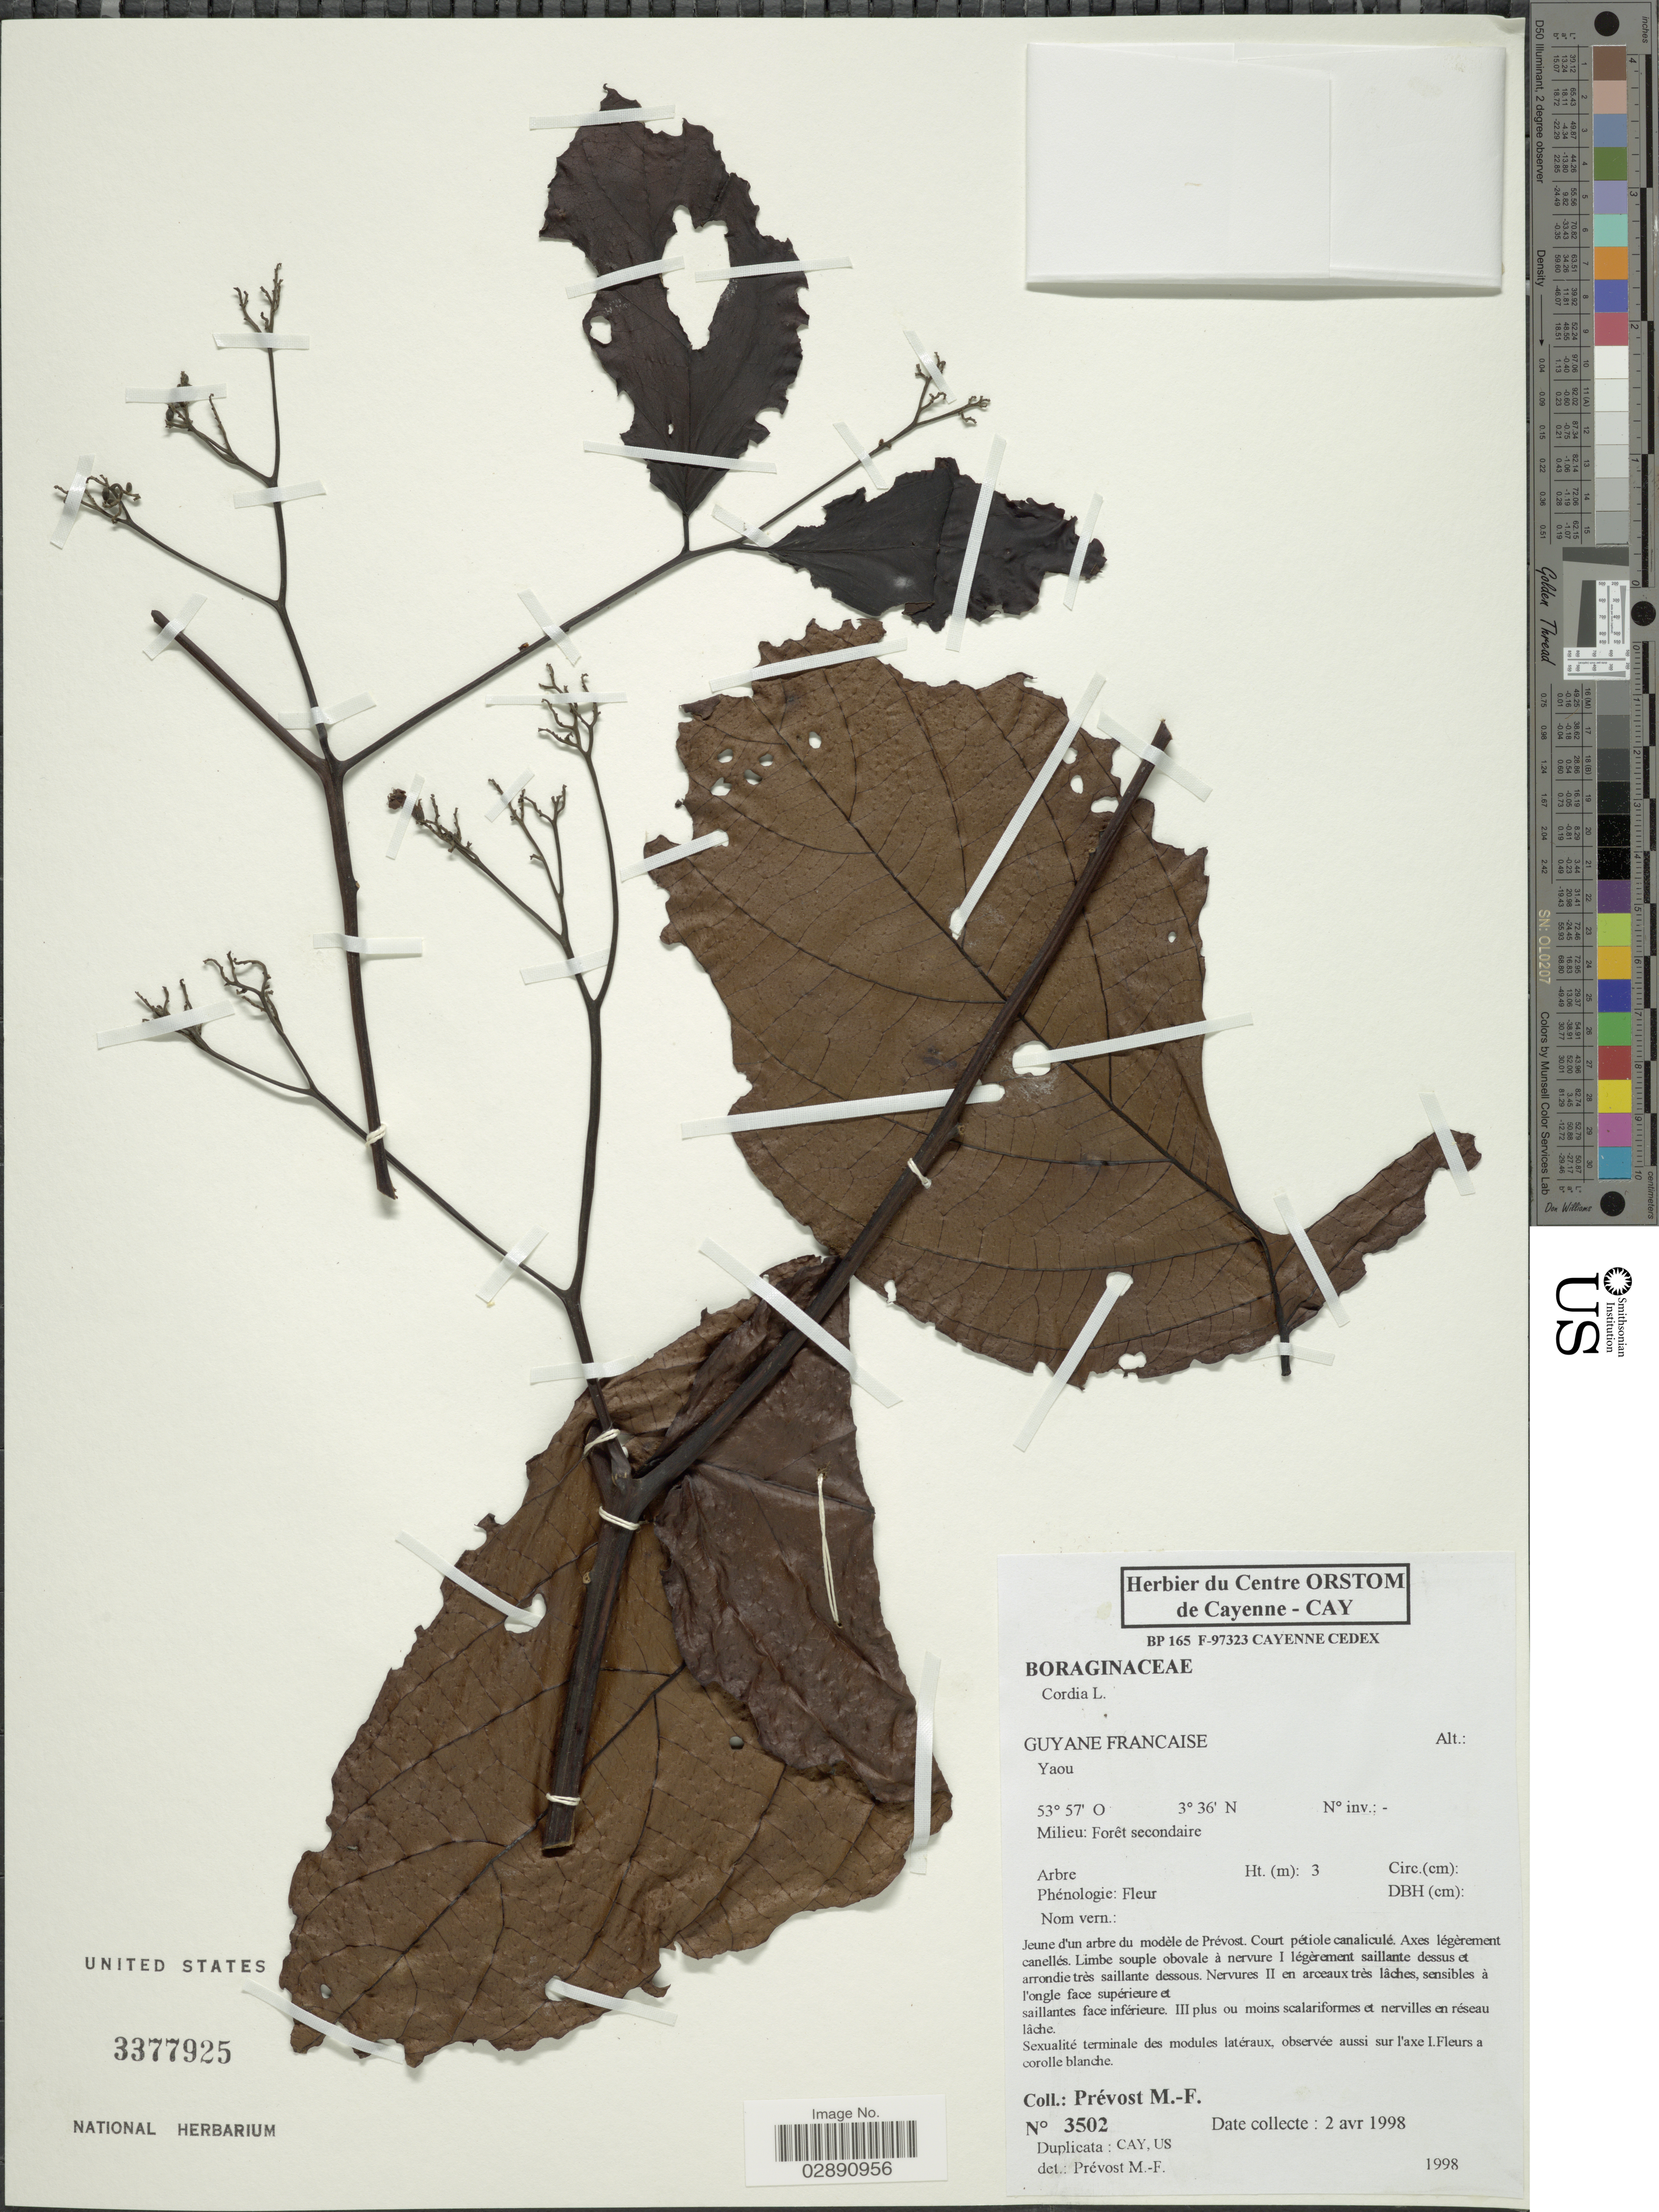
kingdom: Plantae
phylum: Tracheophyta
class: Magnoliopsida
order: Boraginales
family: Cordiaceae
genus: Cordia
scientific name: Cordia laevifrons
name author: I.M. Johnst.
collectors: M.-F. Prévost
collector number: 3502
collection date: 1998-04-02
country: French Guiana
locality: Guyane Francaise. Yaou.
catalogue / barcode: US 3377925